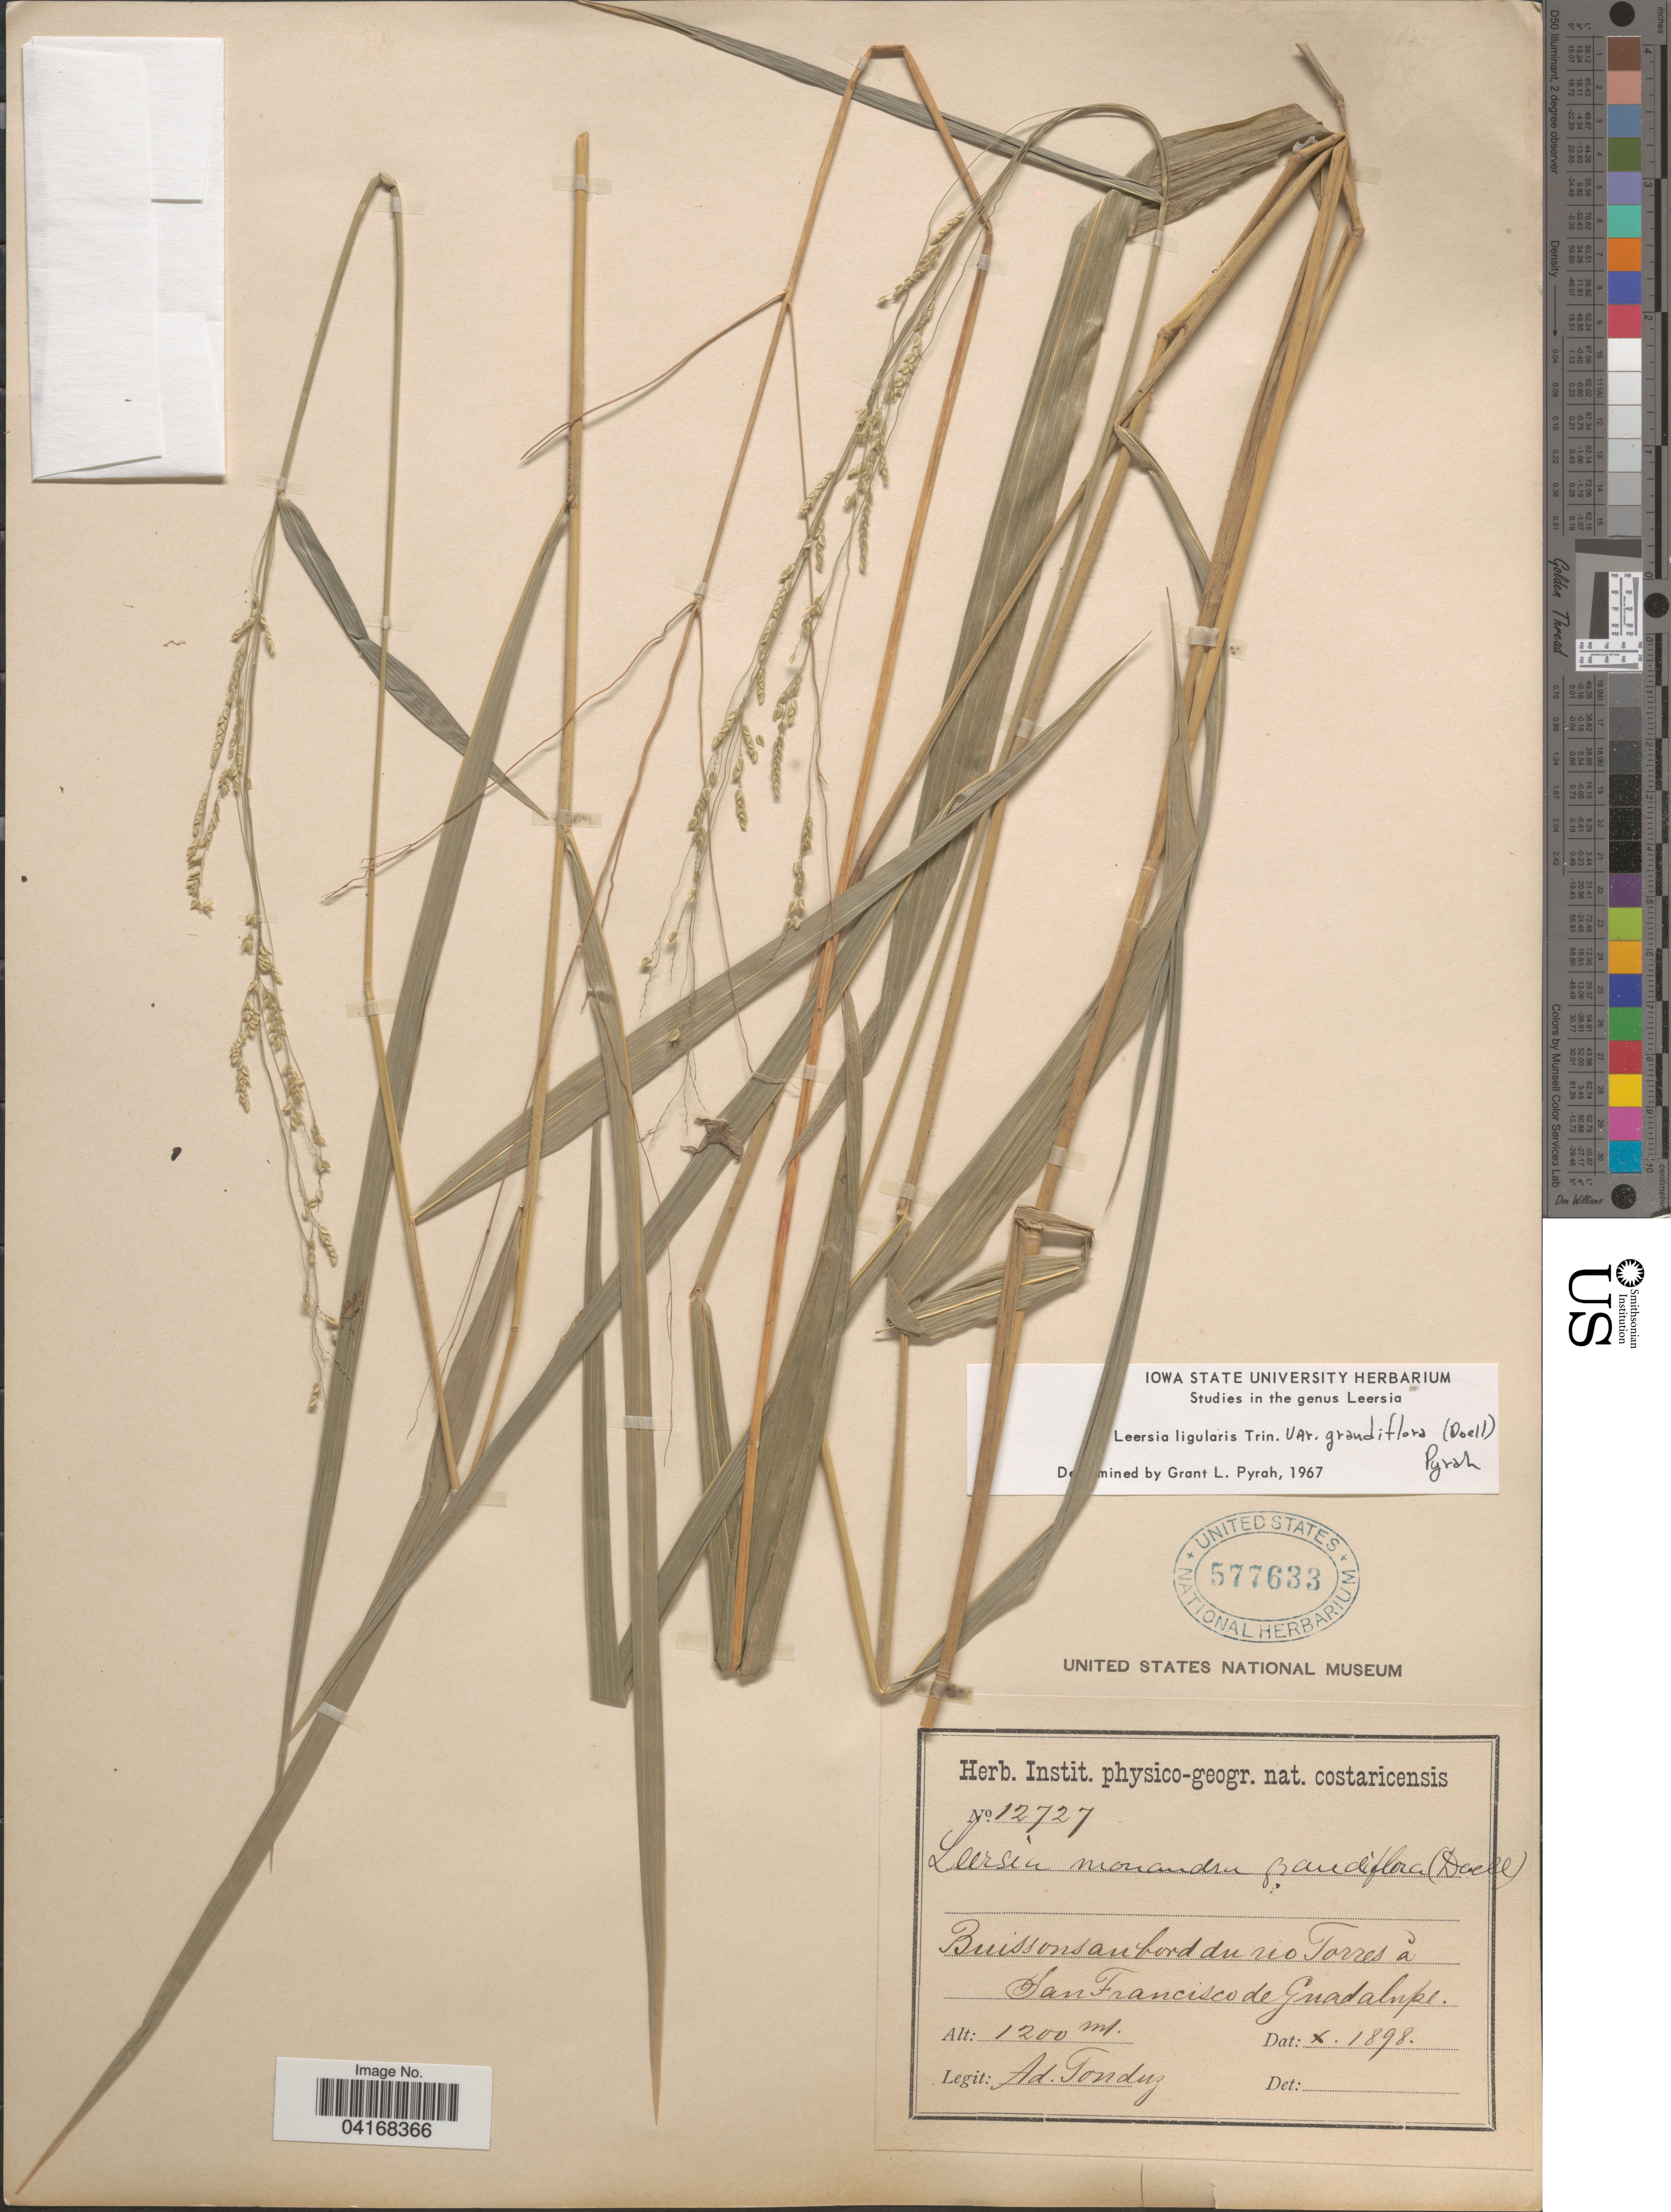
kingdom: Plantae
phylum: Tracheophyta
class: Liliopsida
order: Poales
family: Poaceae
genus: Leersia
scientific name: Leersia ligularis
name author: Trin.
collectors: A. Tonduz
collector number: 12727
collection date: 1898-10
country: Costa Rica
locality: Buissons au bord du rio Torres á San Francisco de Guadalupe.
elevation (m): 1200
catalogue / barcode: US 577633